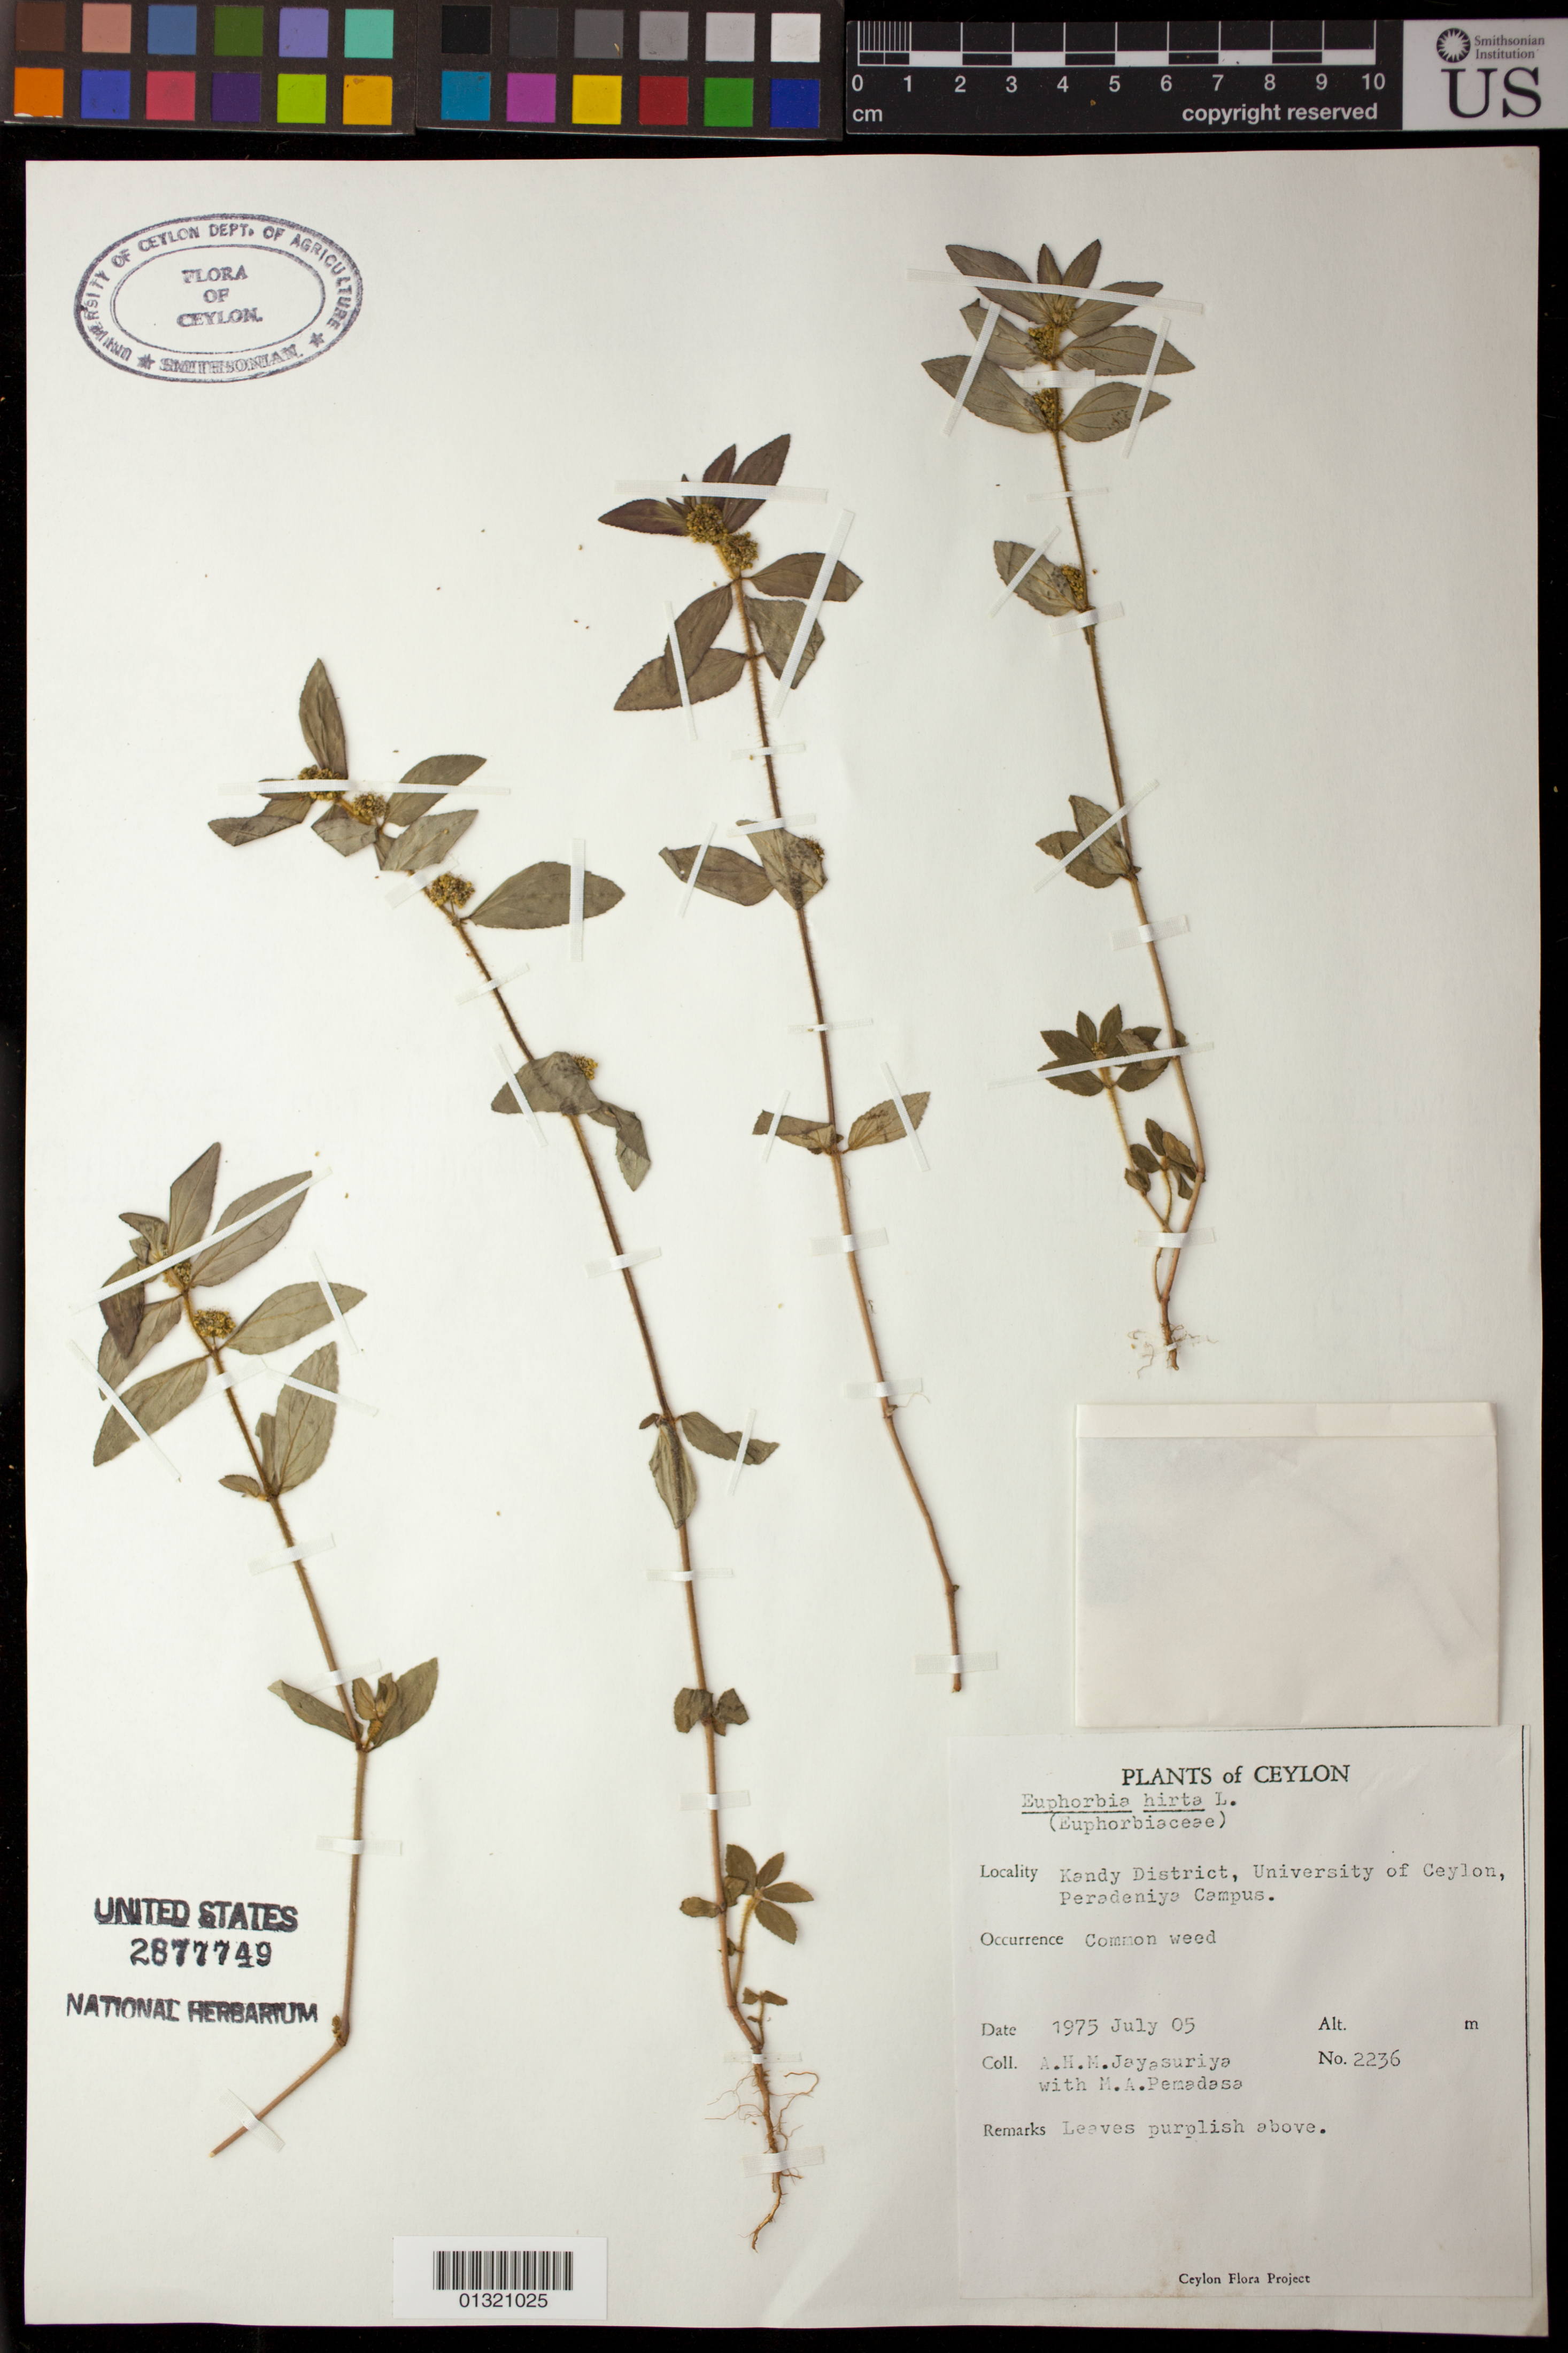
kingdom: Plantae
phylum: Tracheophyta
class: Magnoliopsida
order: Malpighiales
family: Euphorbiaceae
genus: Euphorbia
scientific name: Euphorbia hirta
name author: L.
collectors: A. H. Jayasuriya & M. Pemadasa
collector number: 2236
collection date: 1975-07-05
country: Sri Lanka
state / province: Central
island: Ceylon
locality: Kandy District, University of Ceylon, Peradeniya Campus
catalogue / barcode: US 2877749